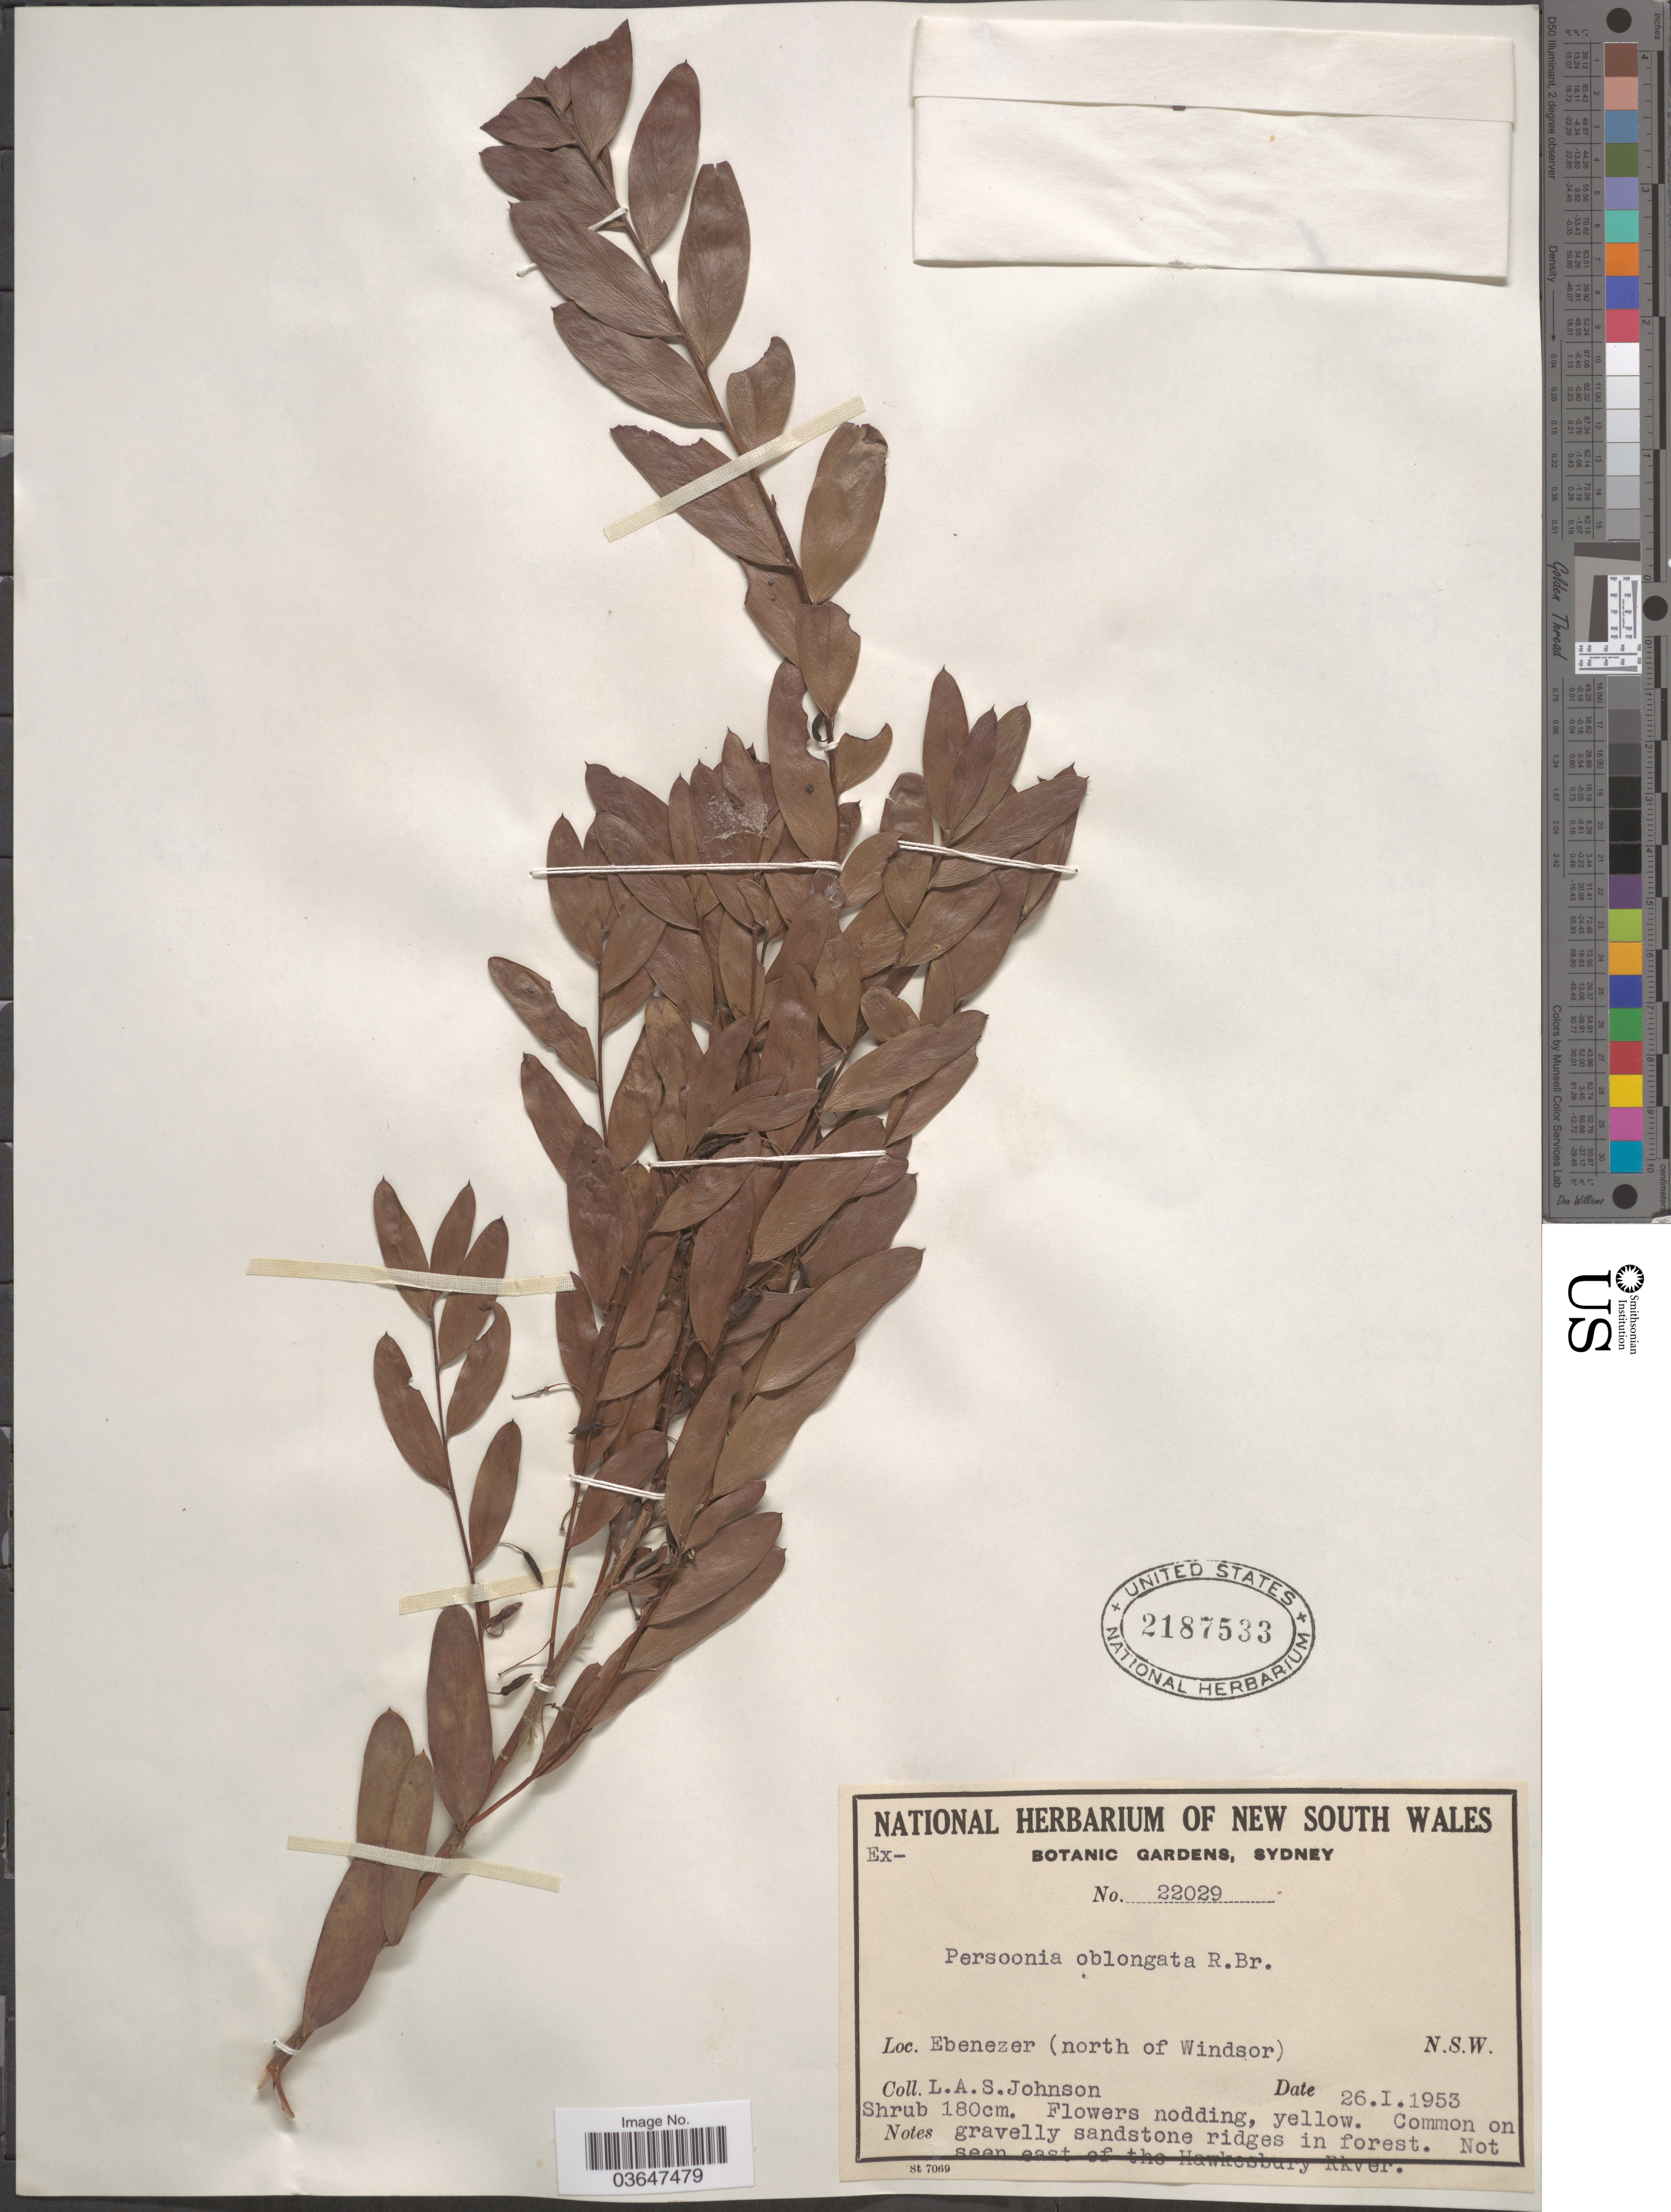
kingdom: Plantae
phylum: Tracheophyta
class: Magnoliopsida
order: Proteales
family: Proteaceae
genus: Persoonia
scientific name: Persoonia oblongata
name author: A. Cunn. ex R. Br.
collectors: L. A. S. Johnson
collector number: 22029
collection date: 1953-01-26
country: Australia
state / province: New South Wales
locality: Ebenezer (north of Windsor). Not seen east of the Hawkesbury River.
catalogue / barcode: US 2187533